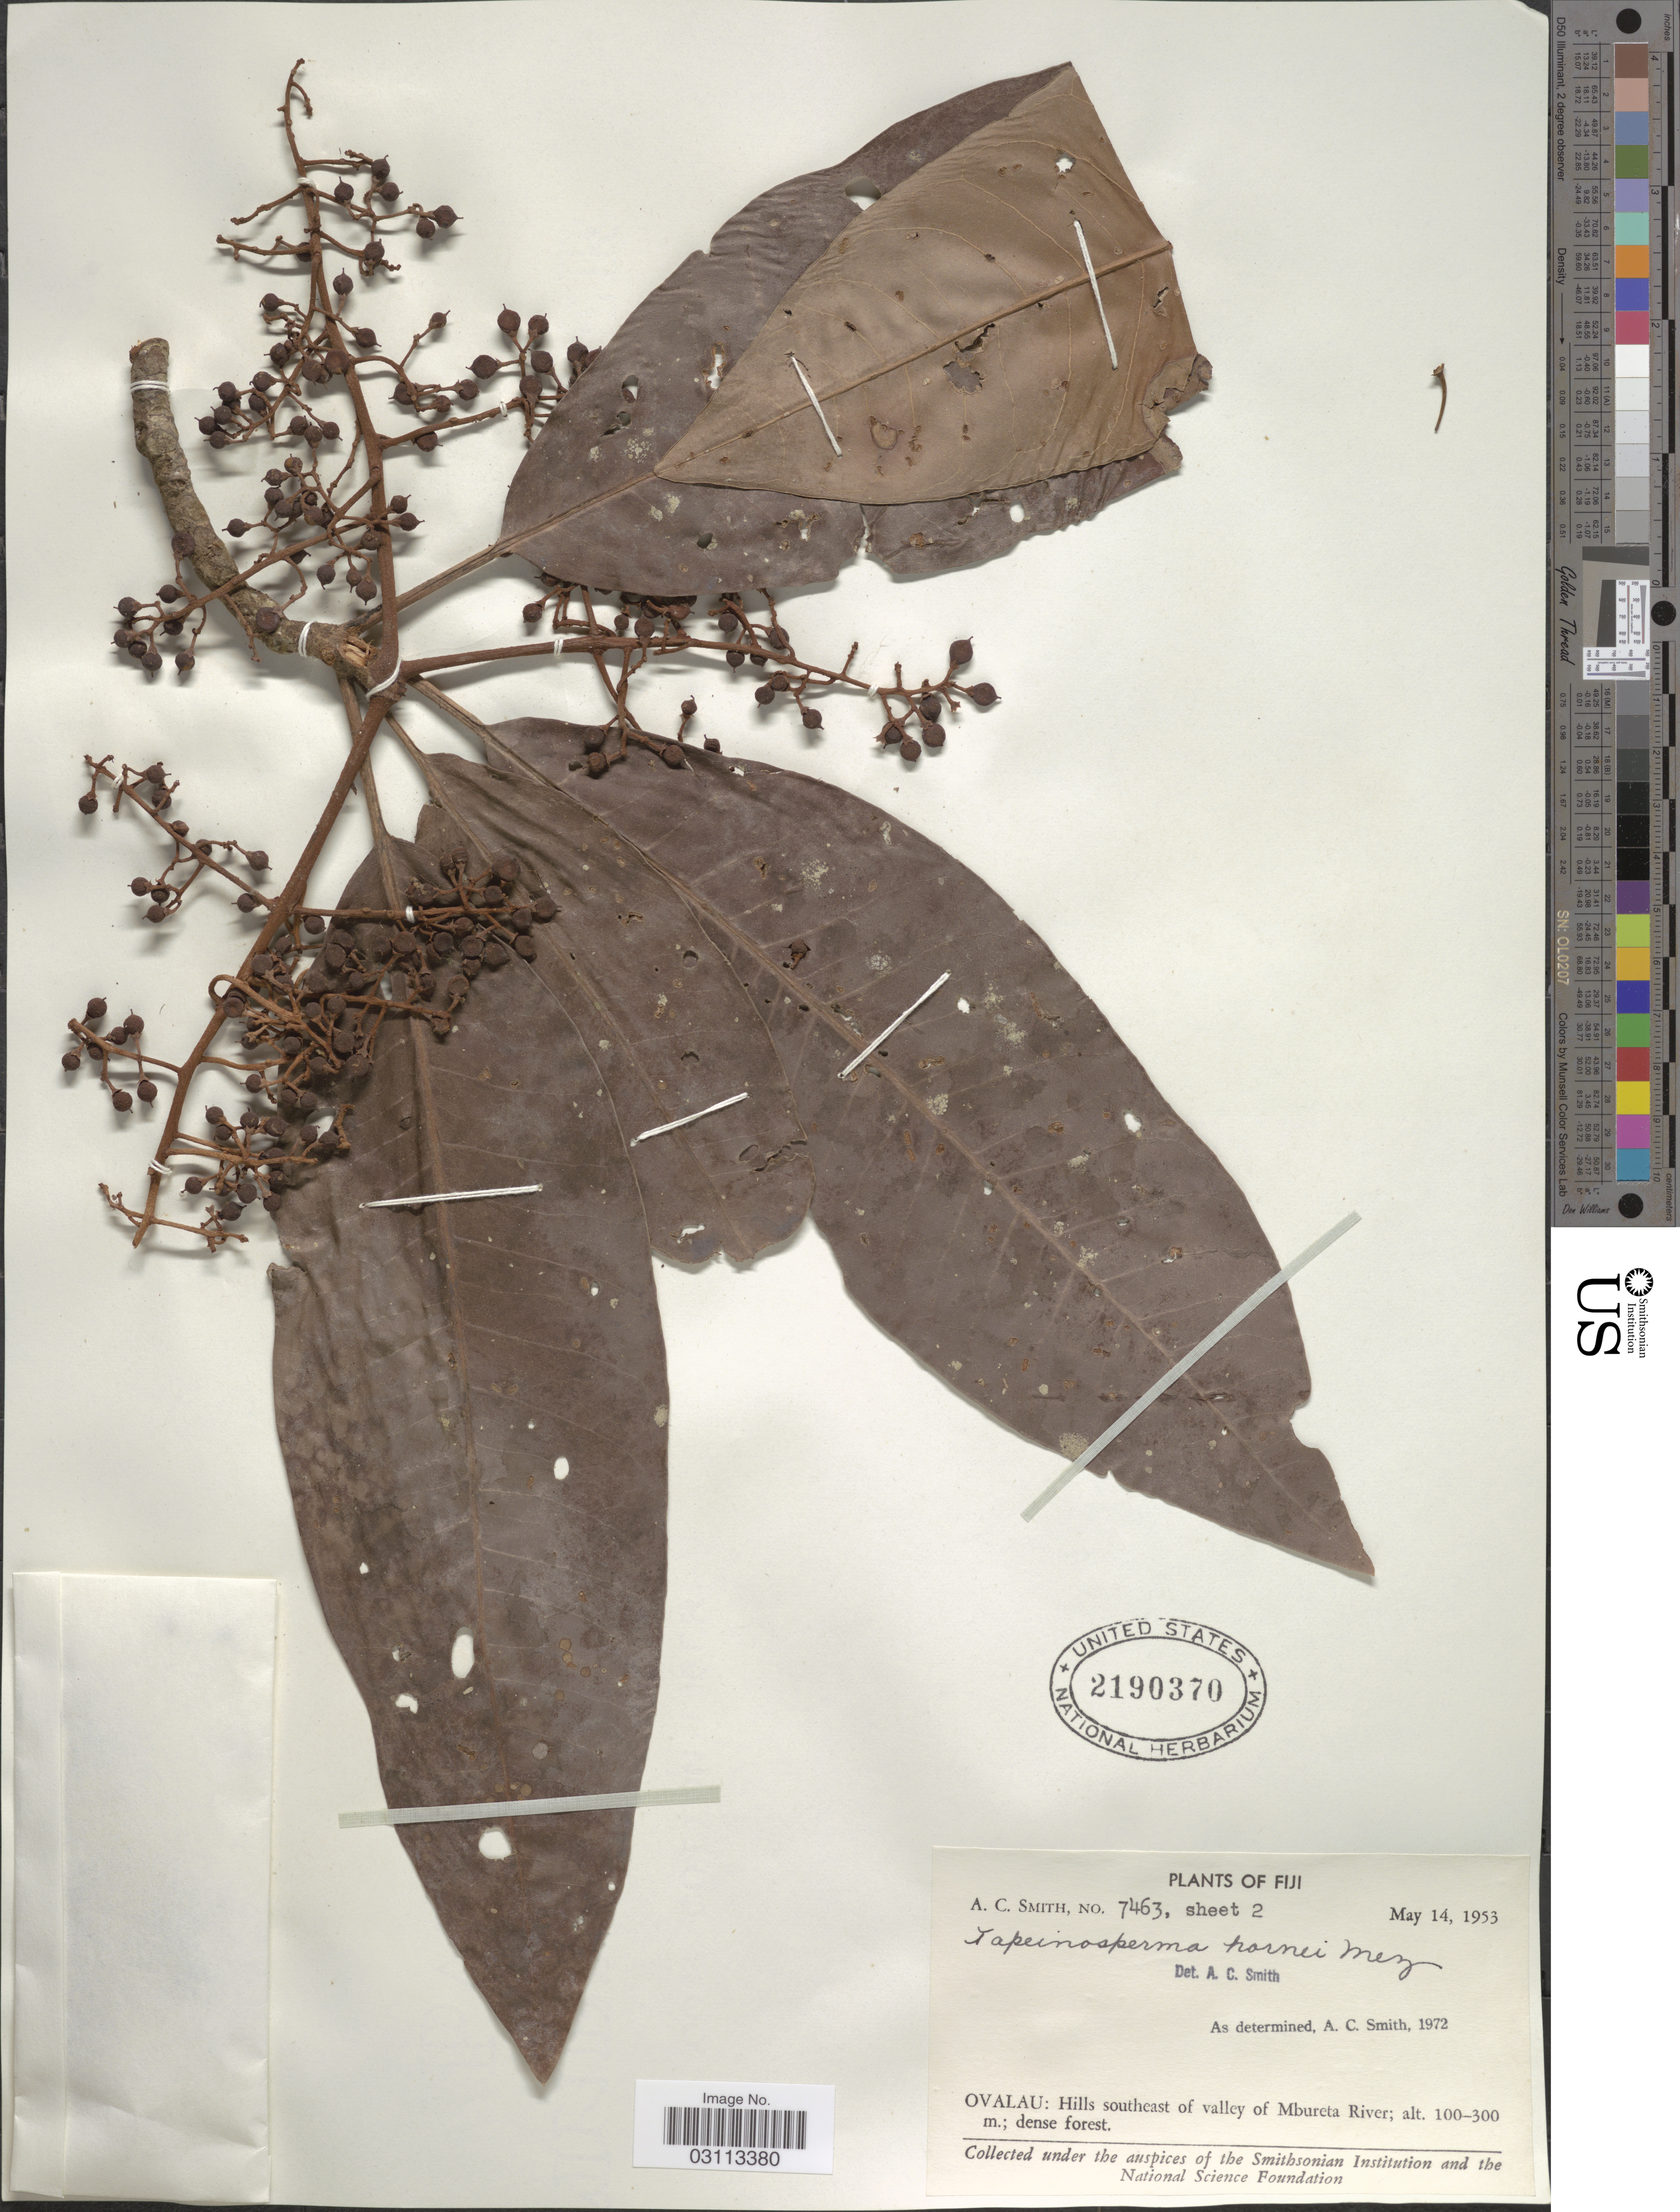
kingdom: Plantae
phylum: Tracheophyta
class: Magnoliopsida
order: Ericales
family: Primulaceae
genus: Tapeinosperma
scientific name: Tapeinosperma hornei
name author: Mez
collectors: A. C. Smith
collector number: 7463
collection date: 1953-05-14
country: Fiji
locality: Ovalau: Hills southeast of valley of Mbureta River.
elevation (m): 100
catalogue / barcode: US 2190370